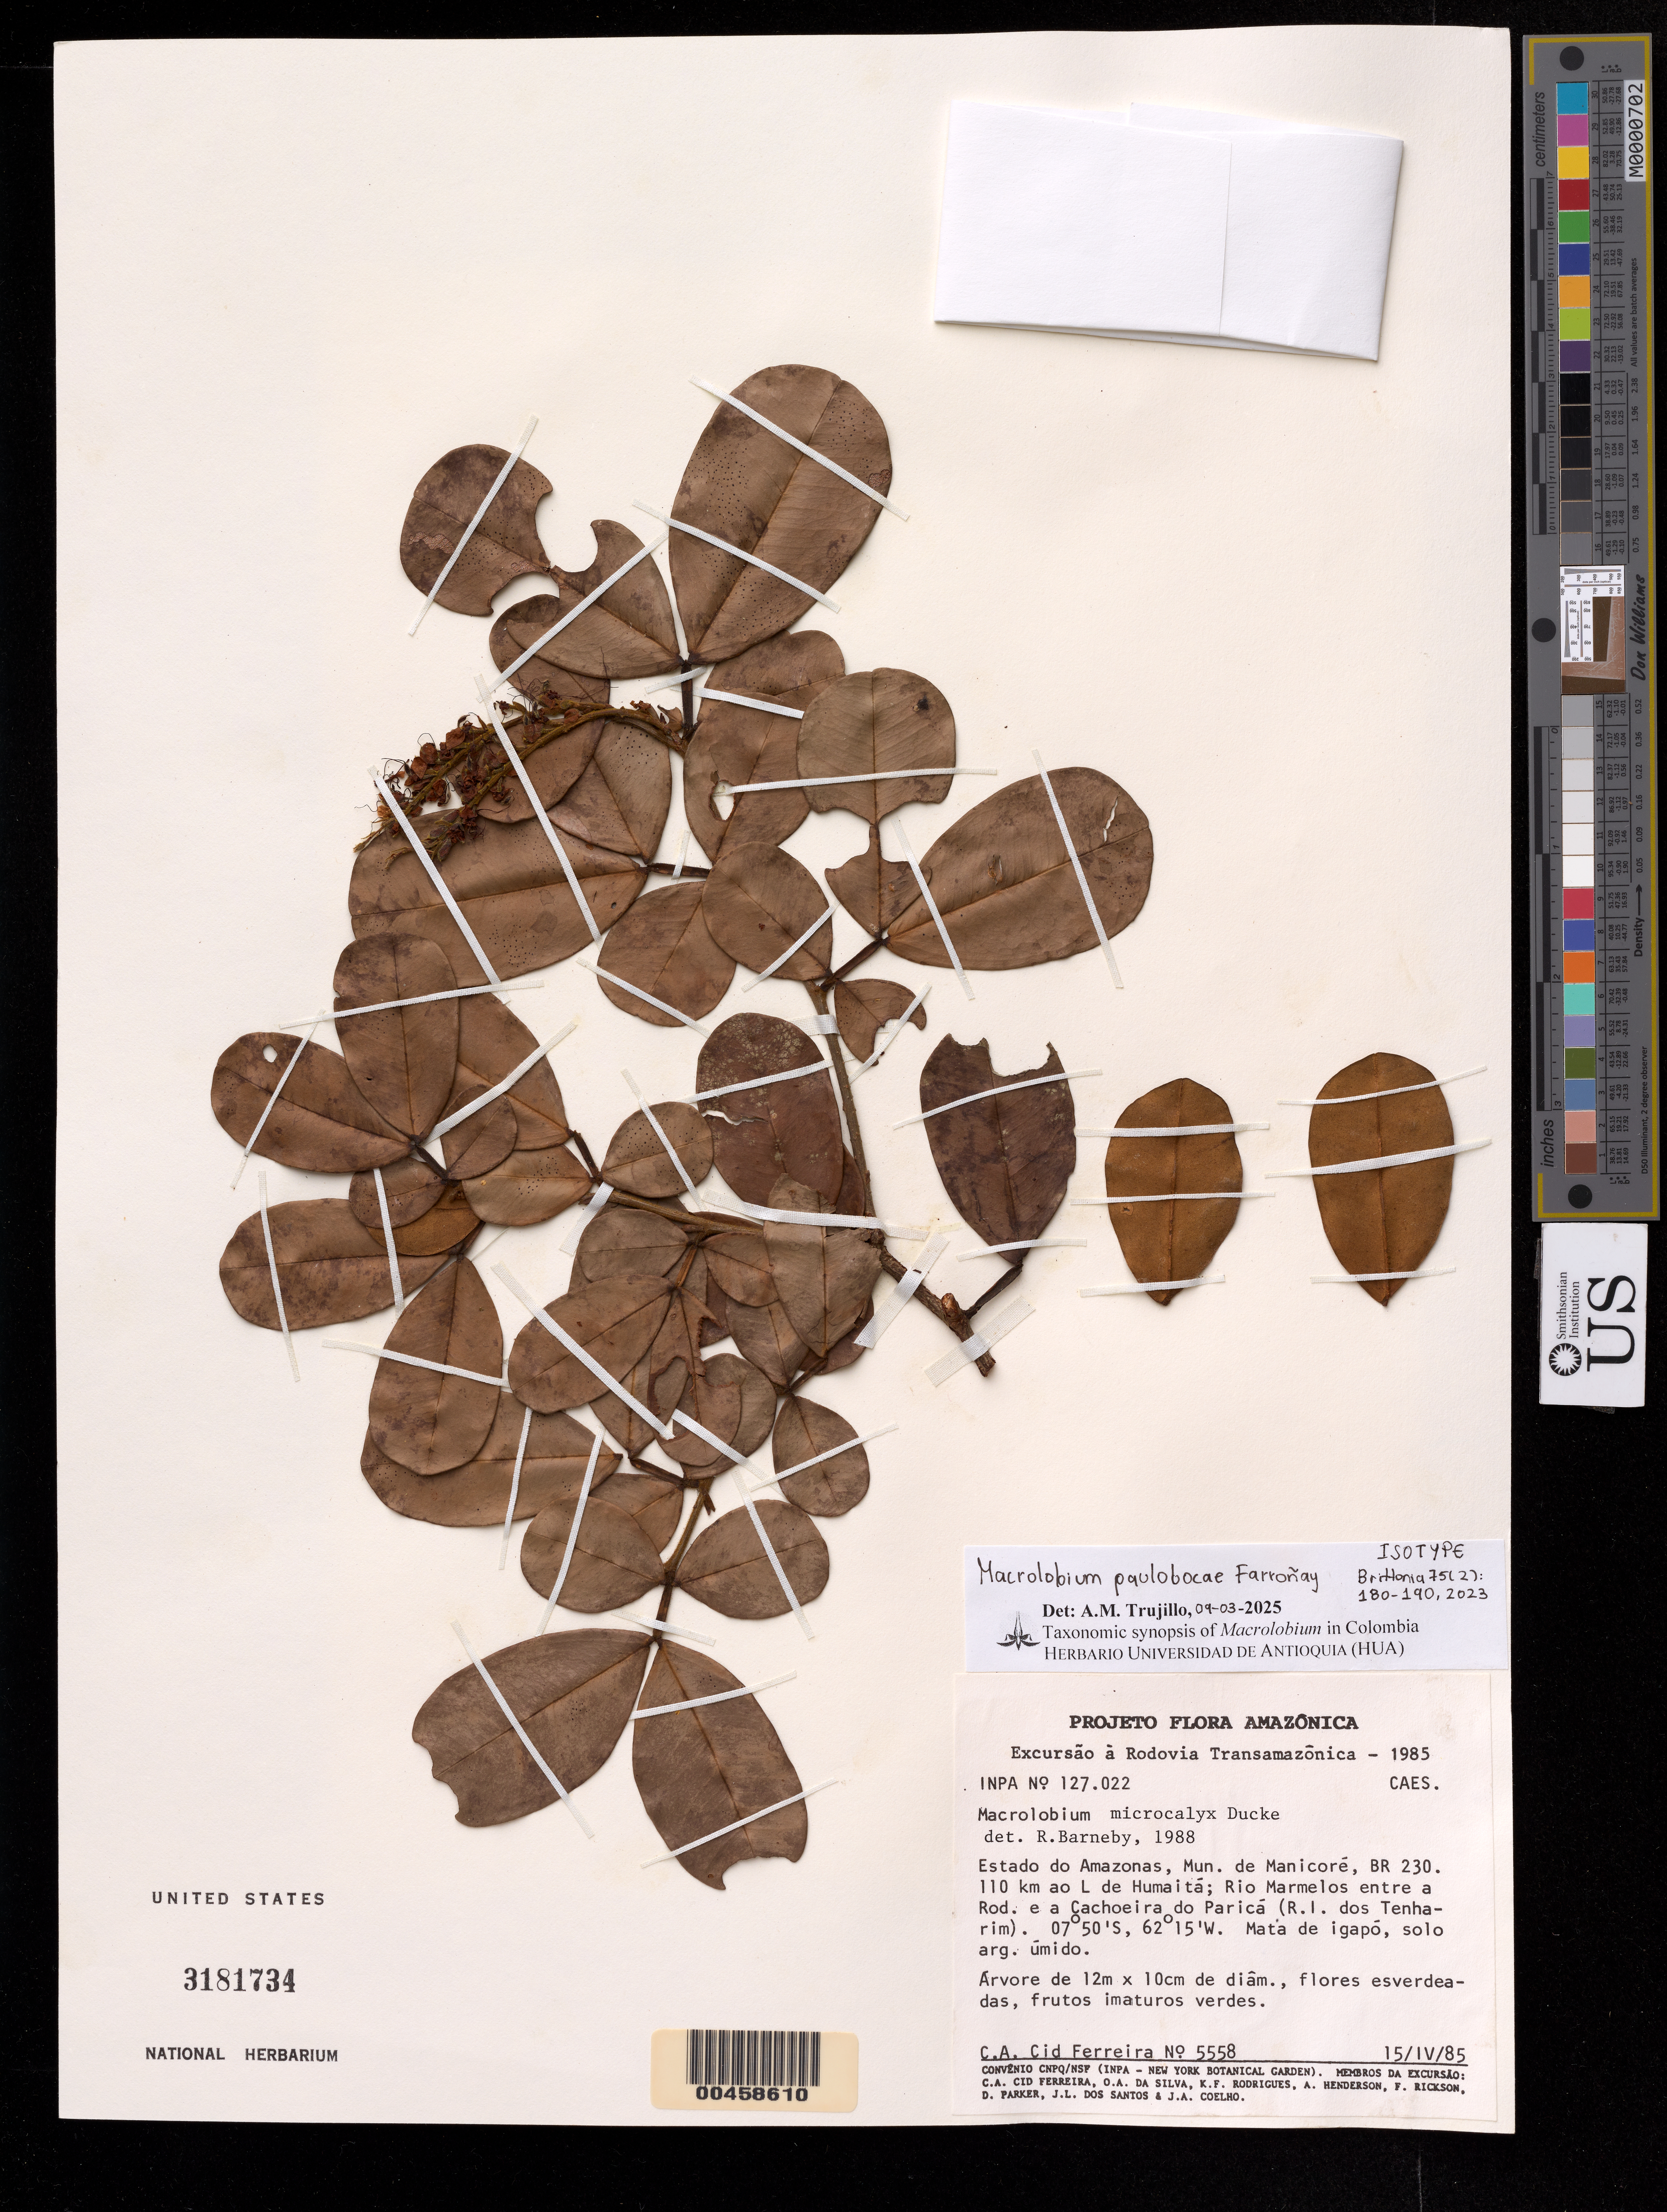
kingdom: Plantae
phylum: Tracheophyta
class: Magnoliopsida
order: Fabales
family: Fabaceae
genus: Macrolobium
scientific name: Macrolobium paulobocae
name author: Farroñay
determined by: Trujillo, A. M.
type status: Isotype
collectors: C. A. Cid Ferreira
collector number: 5558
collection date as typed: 15 Apr 1985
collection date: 1985-04-15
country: Brazil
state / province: Amazonas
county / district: Manicoré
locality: Br230; 110 km ao l de humaita; rio marmelos entre a rod. e a cachoeira do parica (r.i. dos tenharim)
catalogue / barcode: US 3181734